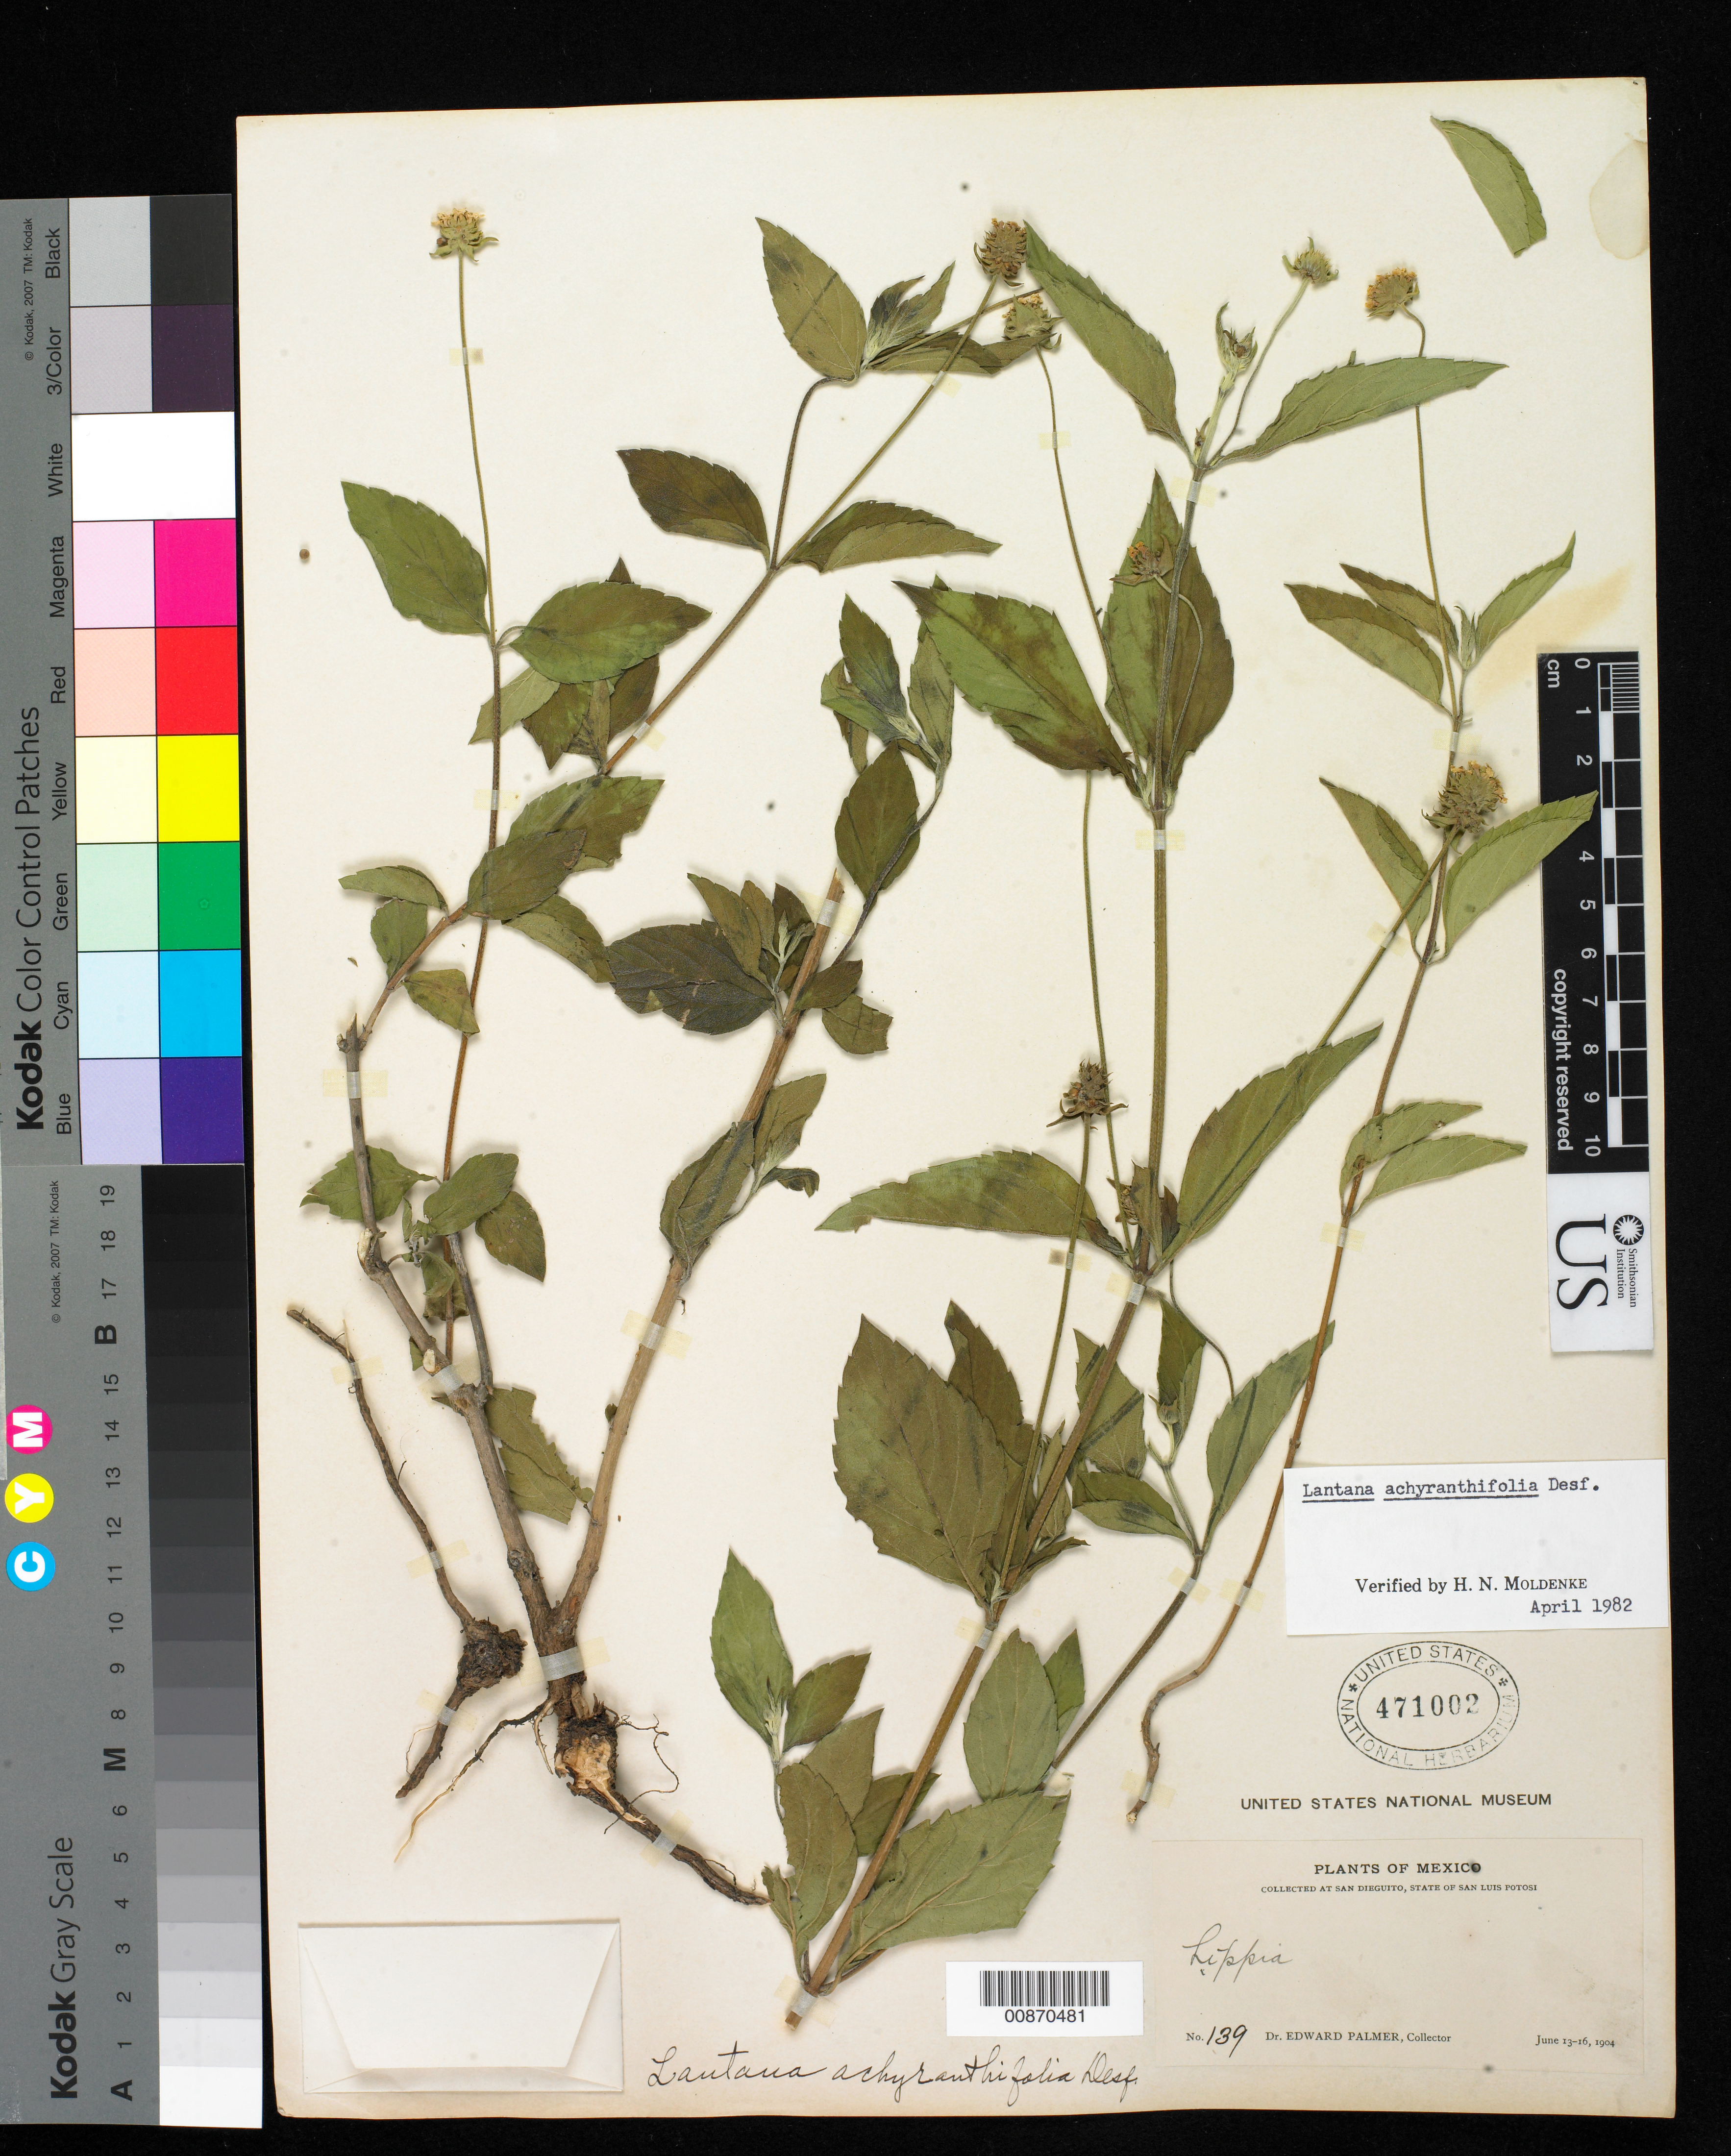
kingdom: Plantae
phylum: Tracheophyta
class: Magnoliopsida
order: Lamiales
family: Verbenaceae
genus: Lantana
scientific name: Lantana achyranthifolia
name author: Desf.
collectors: E. Palmer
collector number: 139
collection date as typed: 13 Jun 1904 to 16 Jun 1904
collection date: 1904-06-13/1904-06-16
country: Mexico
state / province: San Luis Potosí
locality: San Dieguito, San Luis Potosí.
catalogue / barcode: US 471002